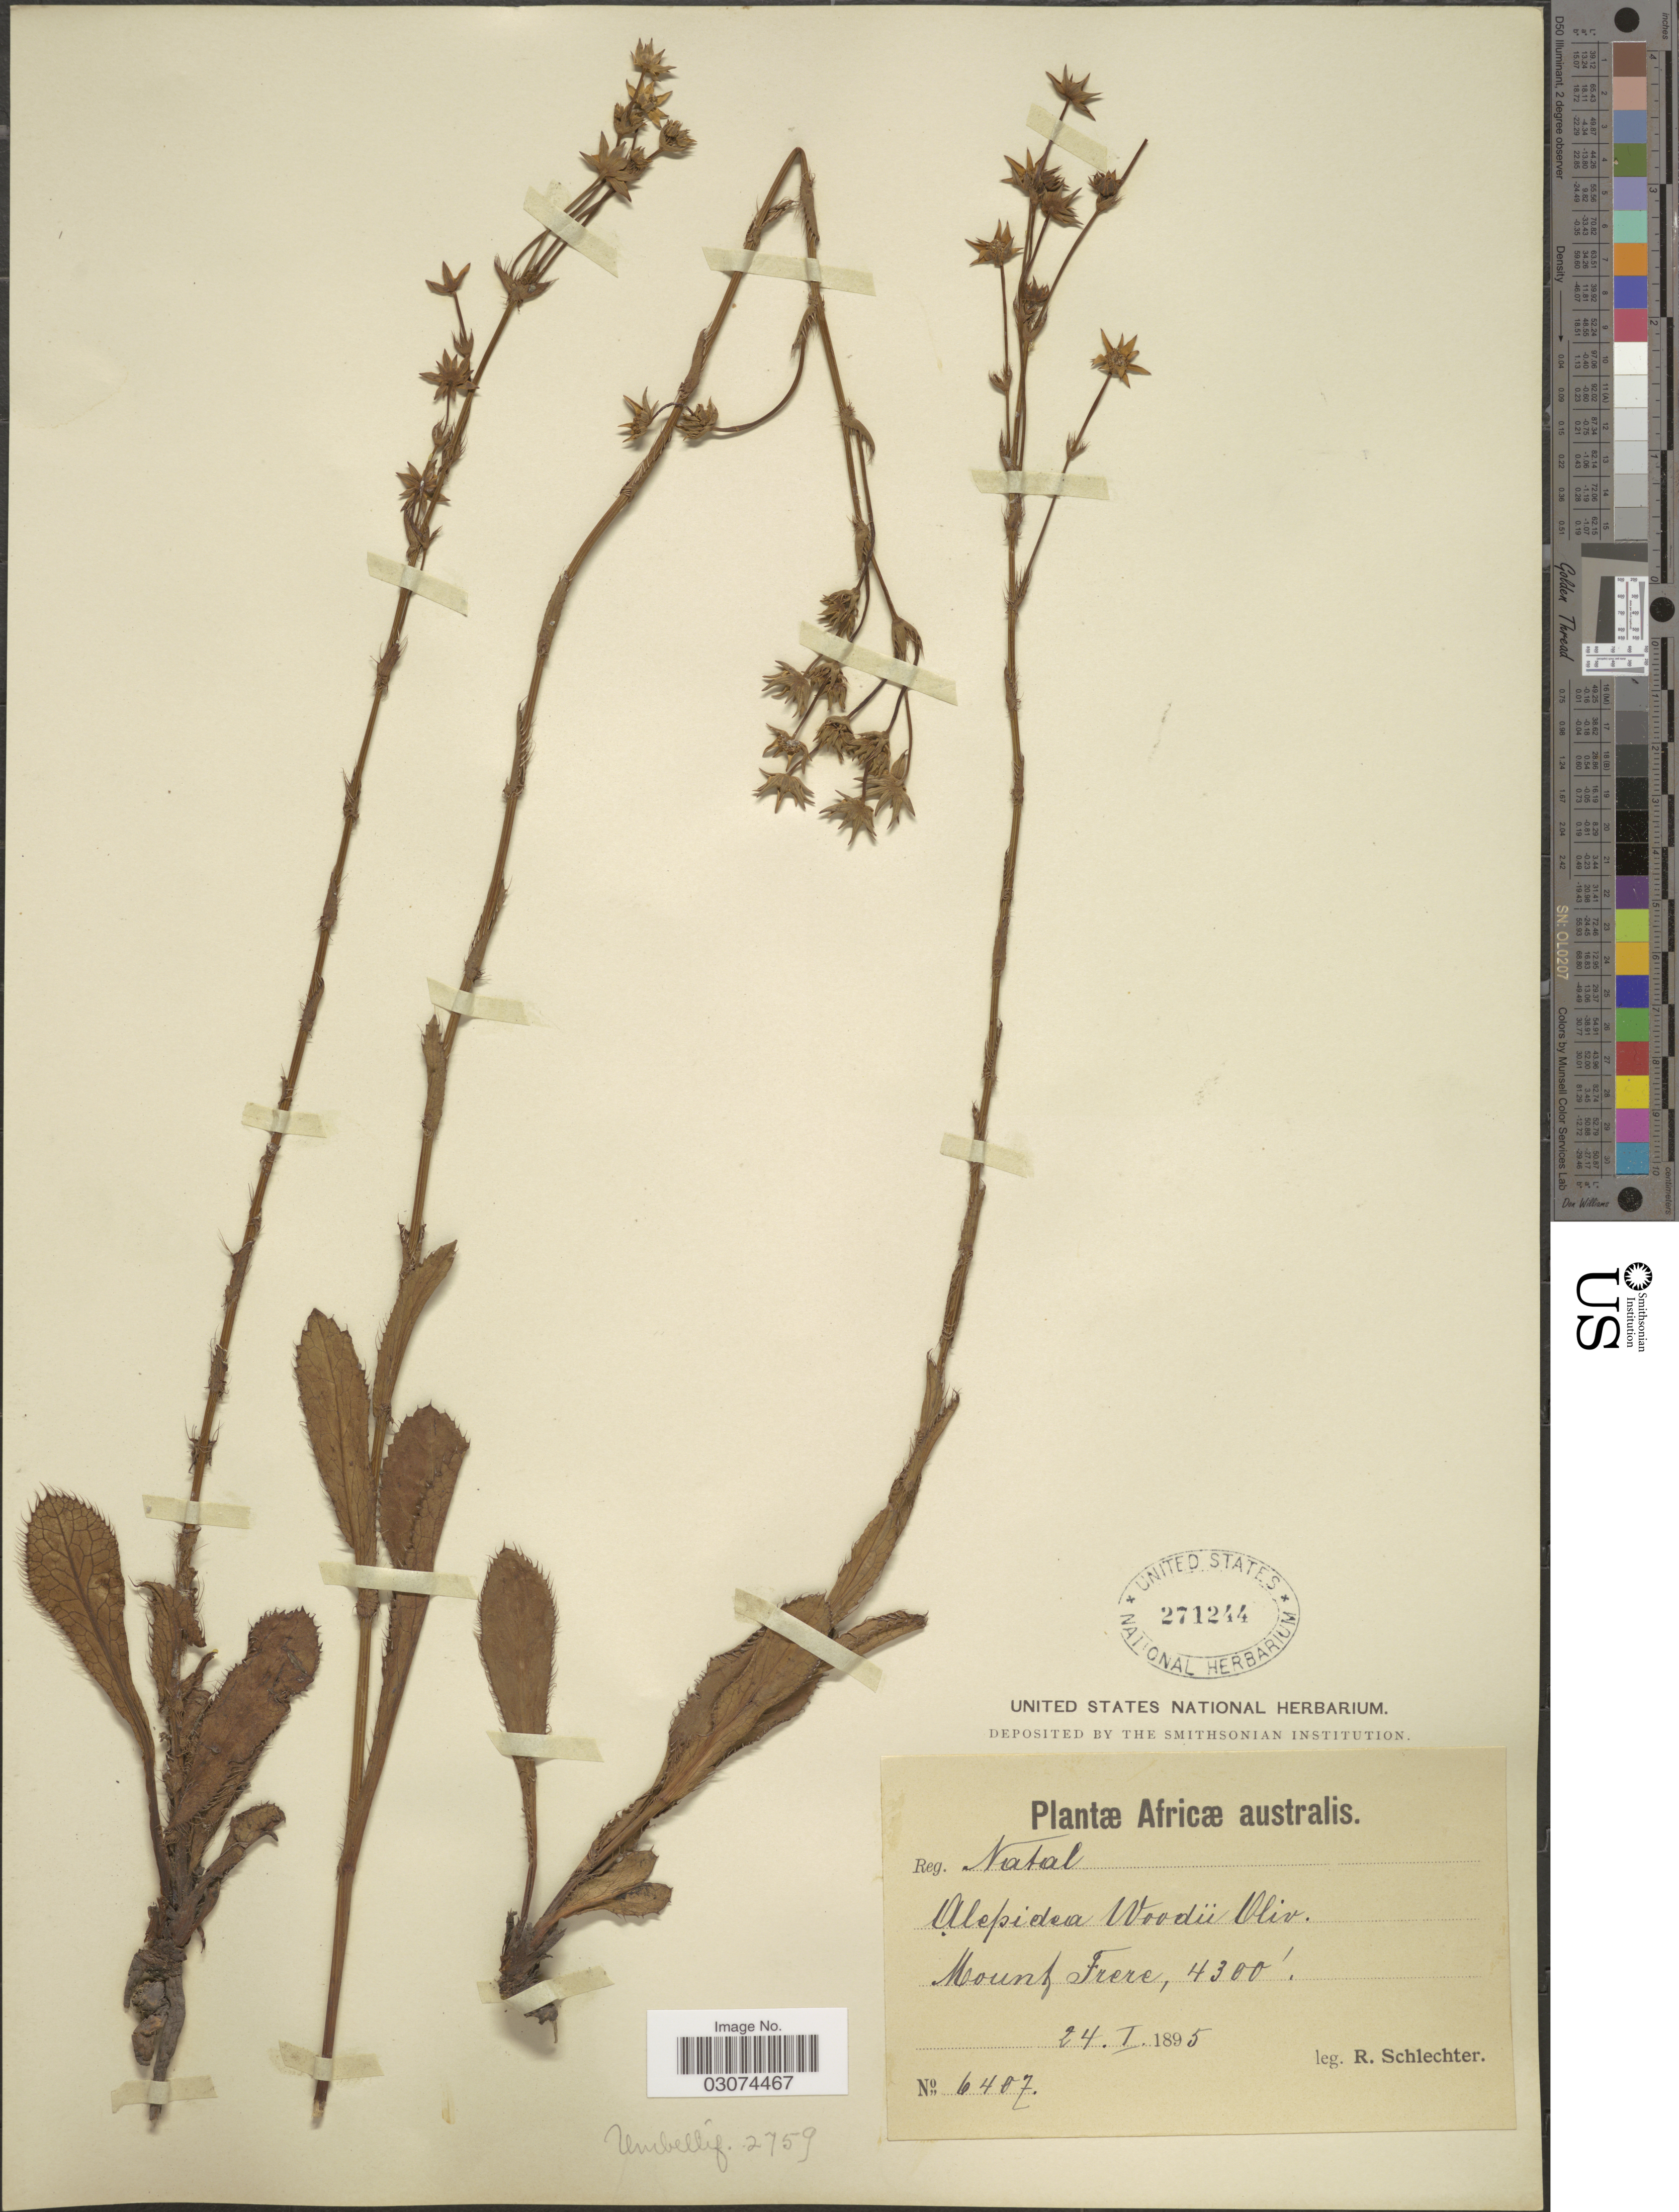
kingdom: Plantae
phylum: Tracheophyta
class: Magnoliopsida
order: Apiales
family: Apiaceae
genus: Alepidea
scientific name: Alepidea woodii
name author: Oliv.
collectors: F. R. R. Schlechter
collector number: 6407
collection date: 1895-01-24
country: South Africa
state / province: KwaZulu-Natal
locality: Africae australis. Reg. Natal. Mount Frere.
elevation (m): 1311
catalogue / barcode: US 271244